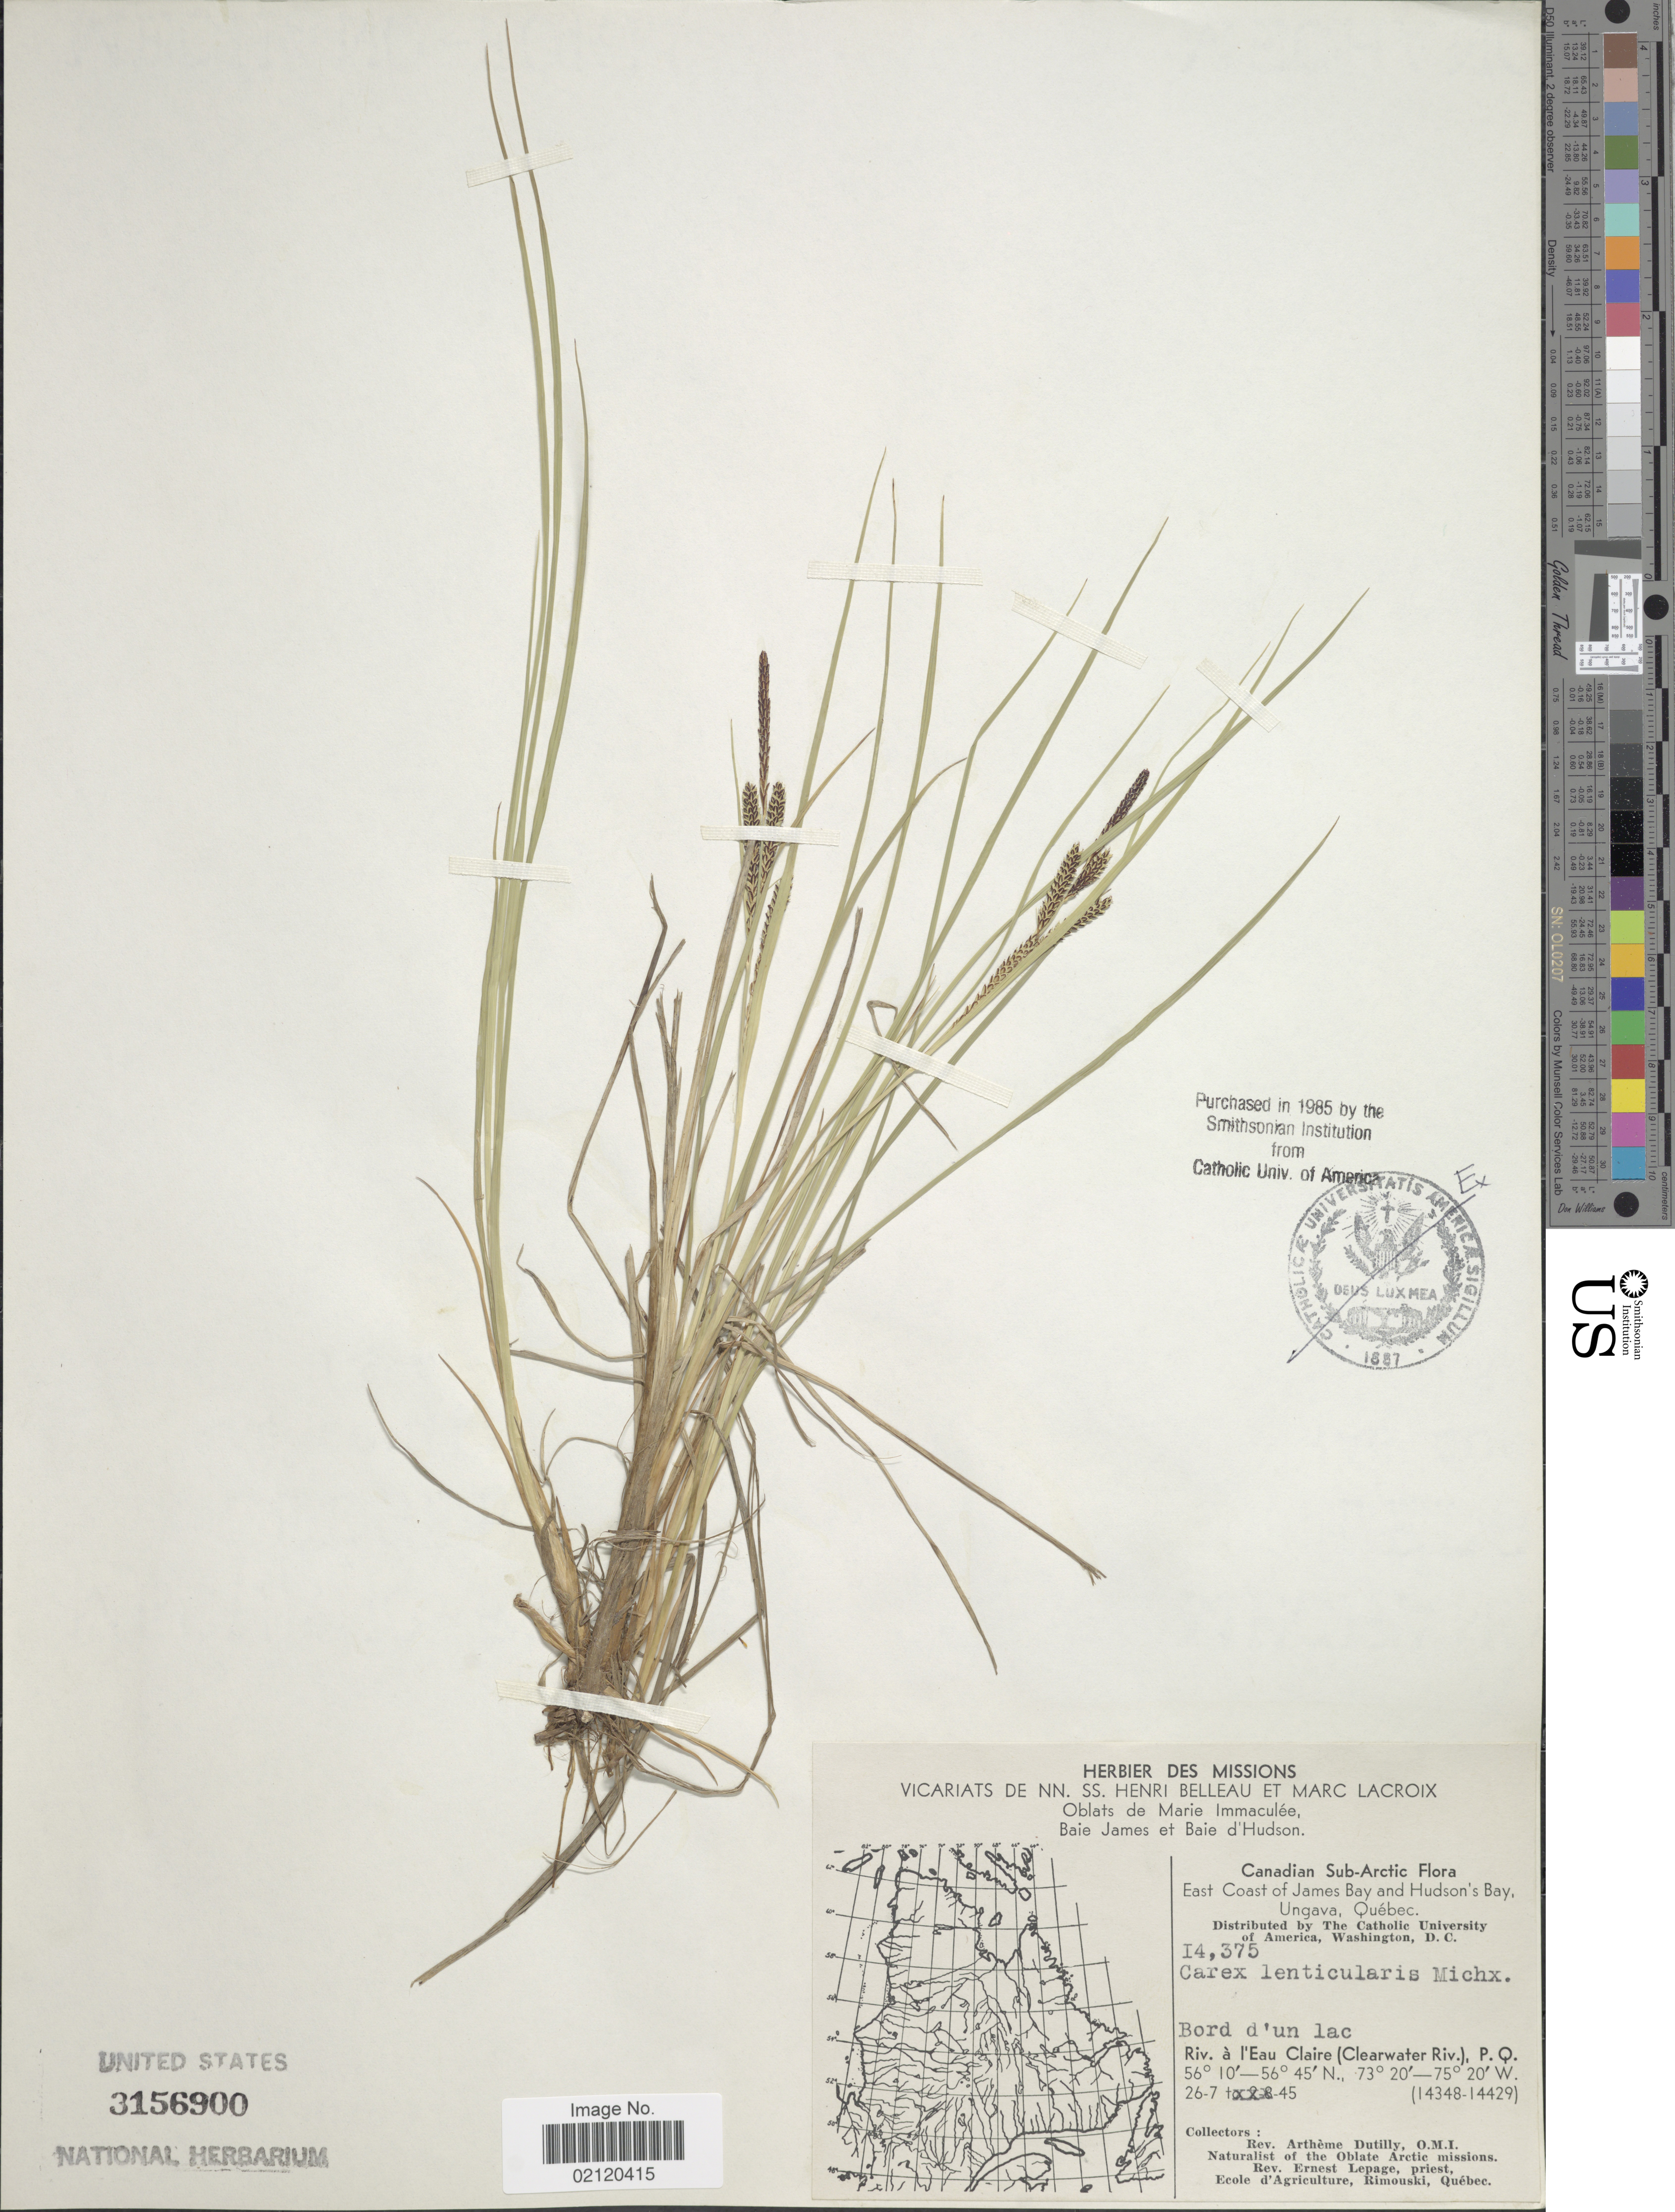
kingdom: Plantae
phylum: Tracheophyta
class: Liliopsida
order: Poales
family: Cyperaceae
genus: Carex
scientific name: Carex lenticularis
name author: Michx.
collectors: A. Dutilly & E. Lepage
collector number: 14375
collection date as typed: Transcribed d/m/y: 26/7/45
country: Canada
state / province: Quebec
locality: Canadian Sub-Arctic, East Coast of James Bay and Hudson's Bay, Ungava, Bord d'un lac, Riv. a l'Eau Claire (Clearwater Riv.) P.Q.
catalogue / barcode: US 3156900